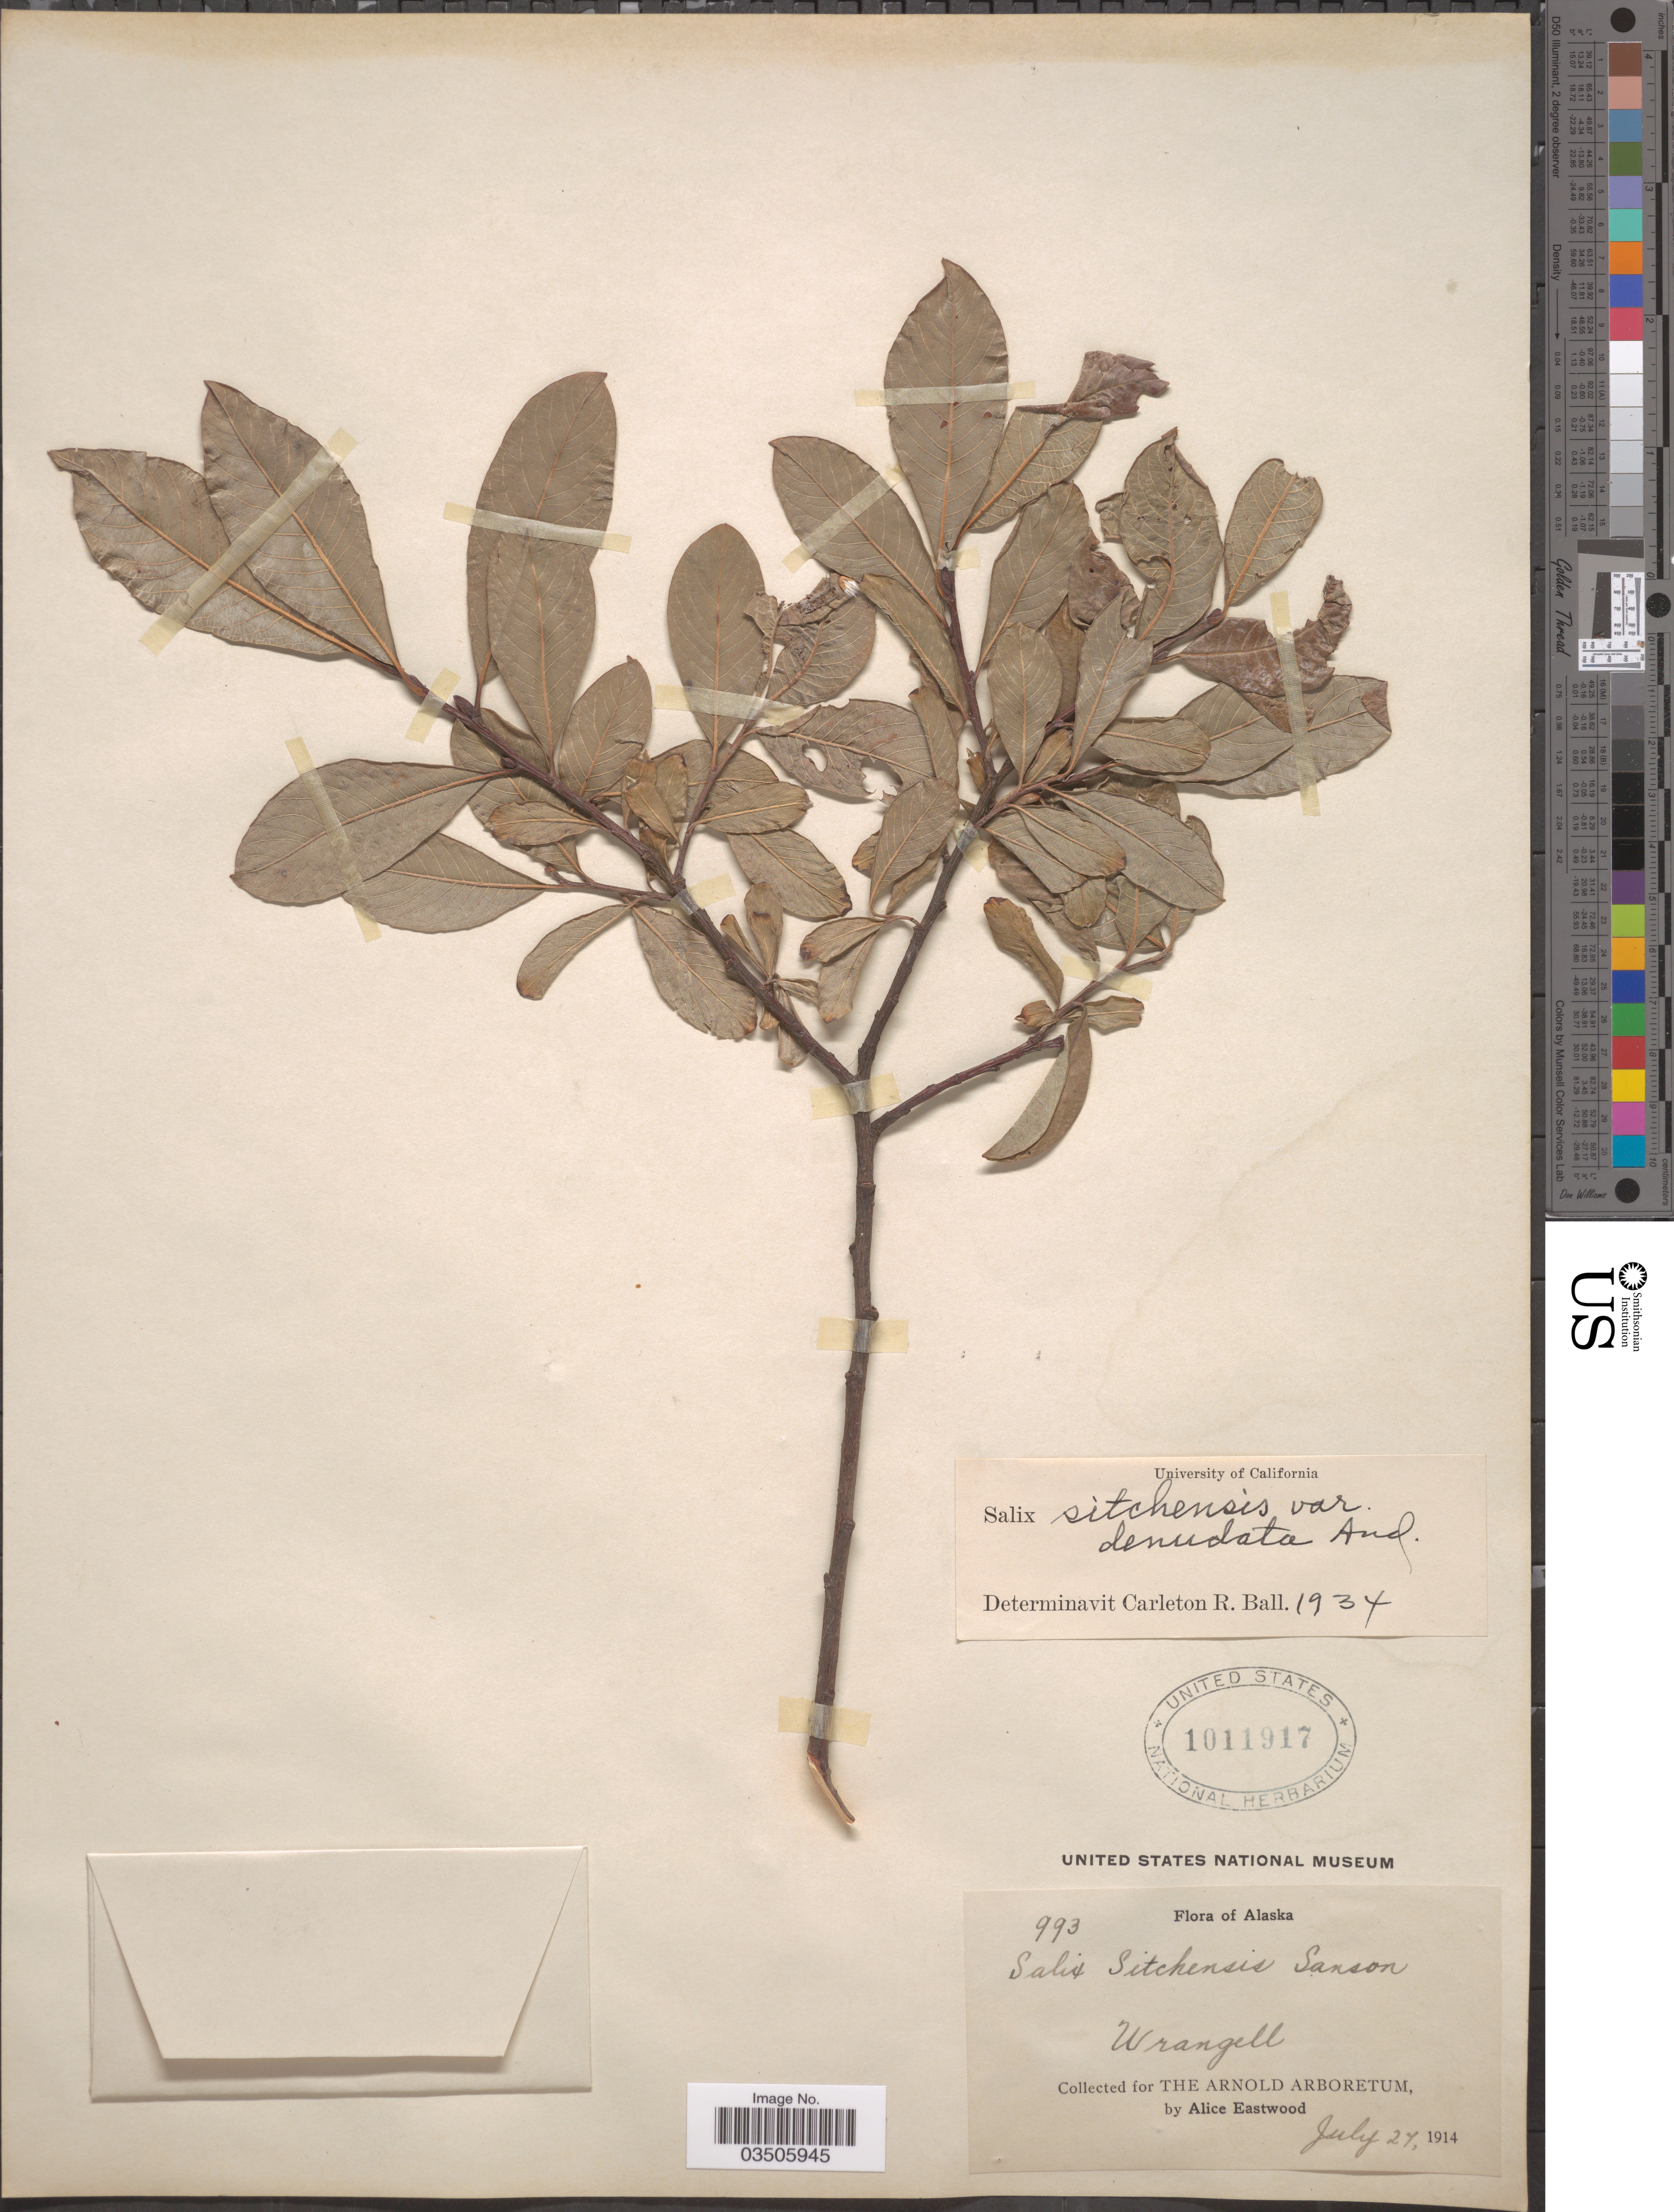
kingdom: Plantae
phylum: Tracheophyta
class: Magnoliopsida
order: Malpighiales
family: Salicaceae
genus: Salix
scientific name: Salix sitchensis var. denudata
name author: Andersson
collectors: A. Eastwood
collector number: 993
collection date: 1914-07-27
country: United States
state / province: Alaska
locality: Wrangell.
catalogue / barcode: US 1011917